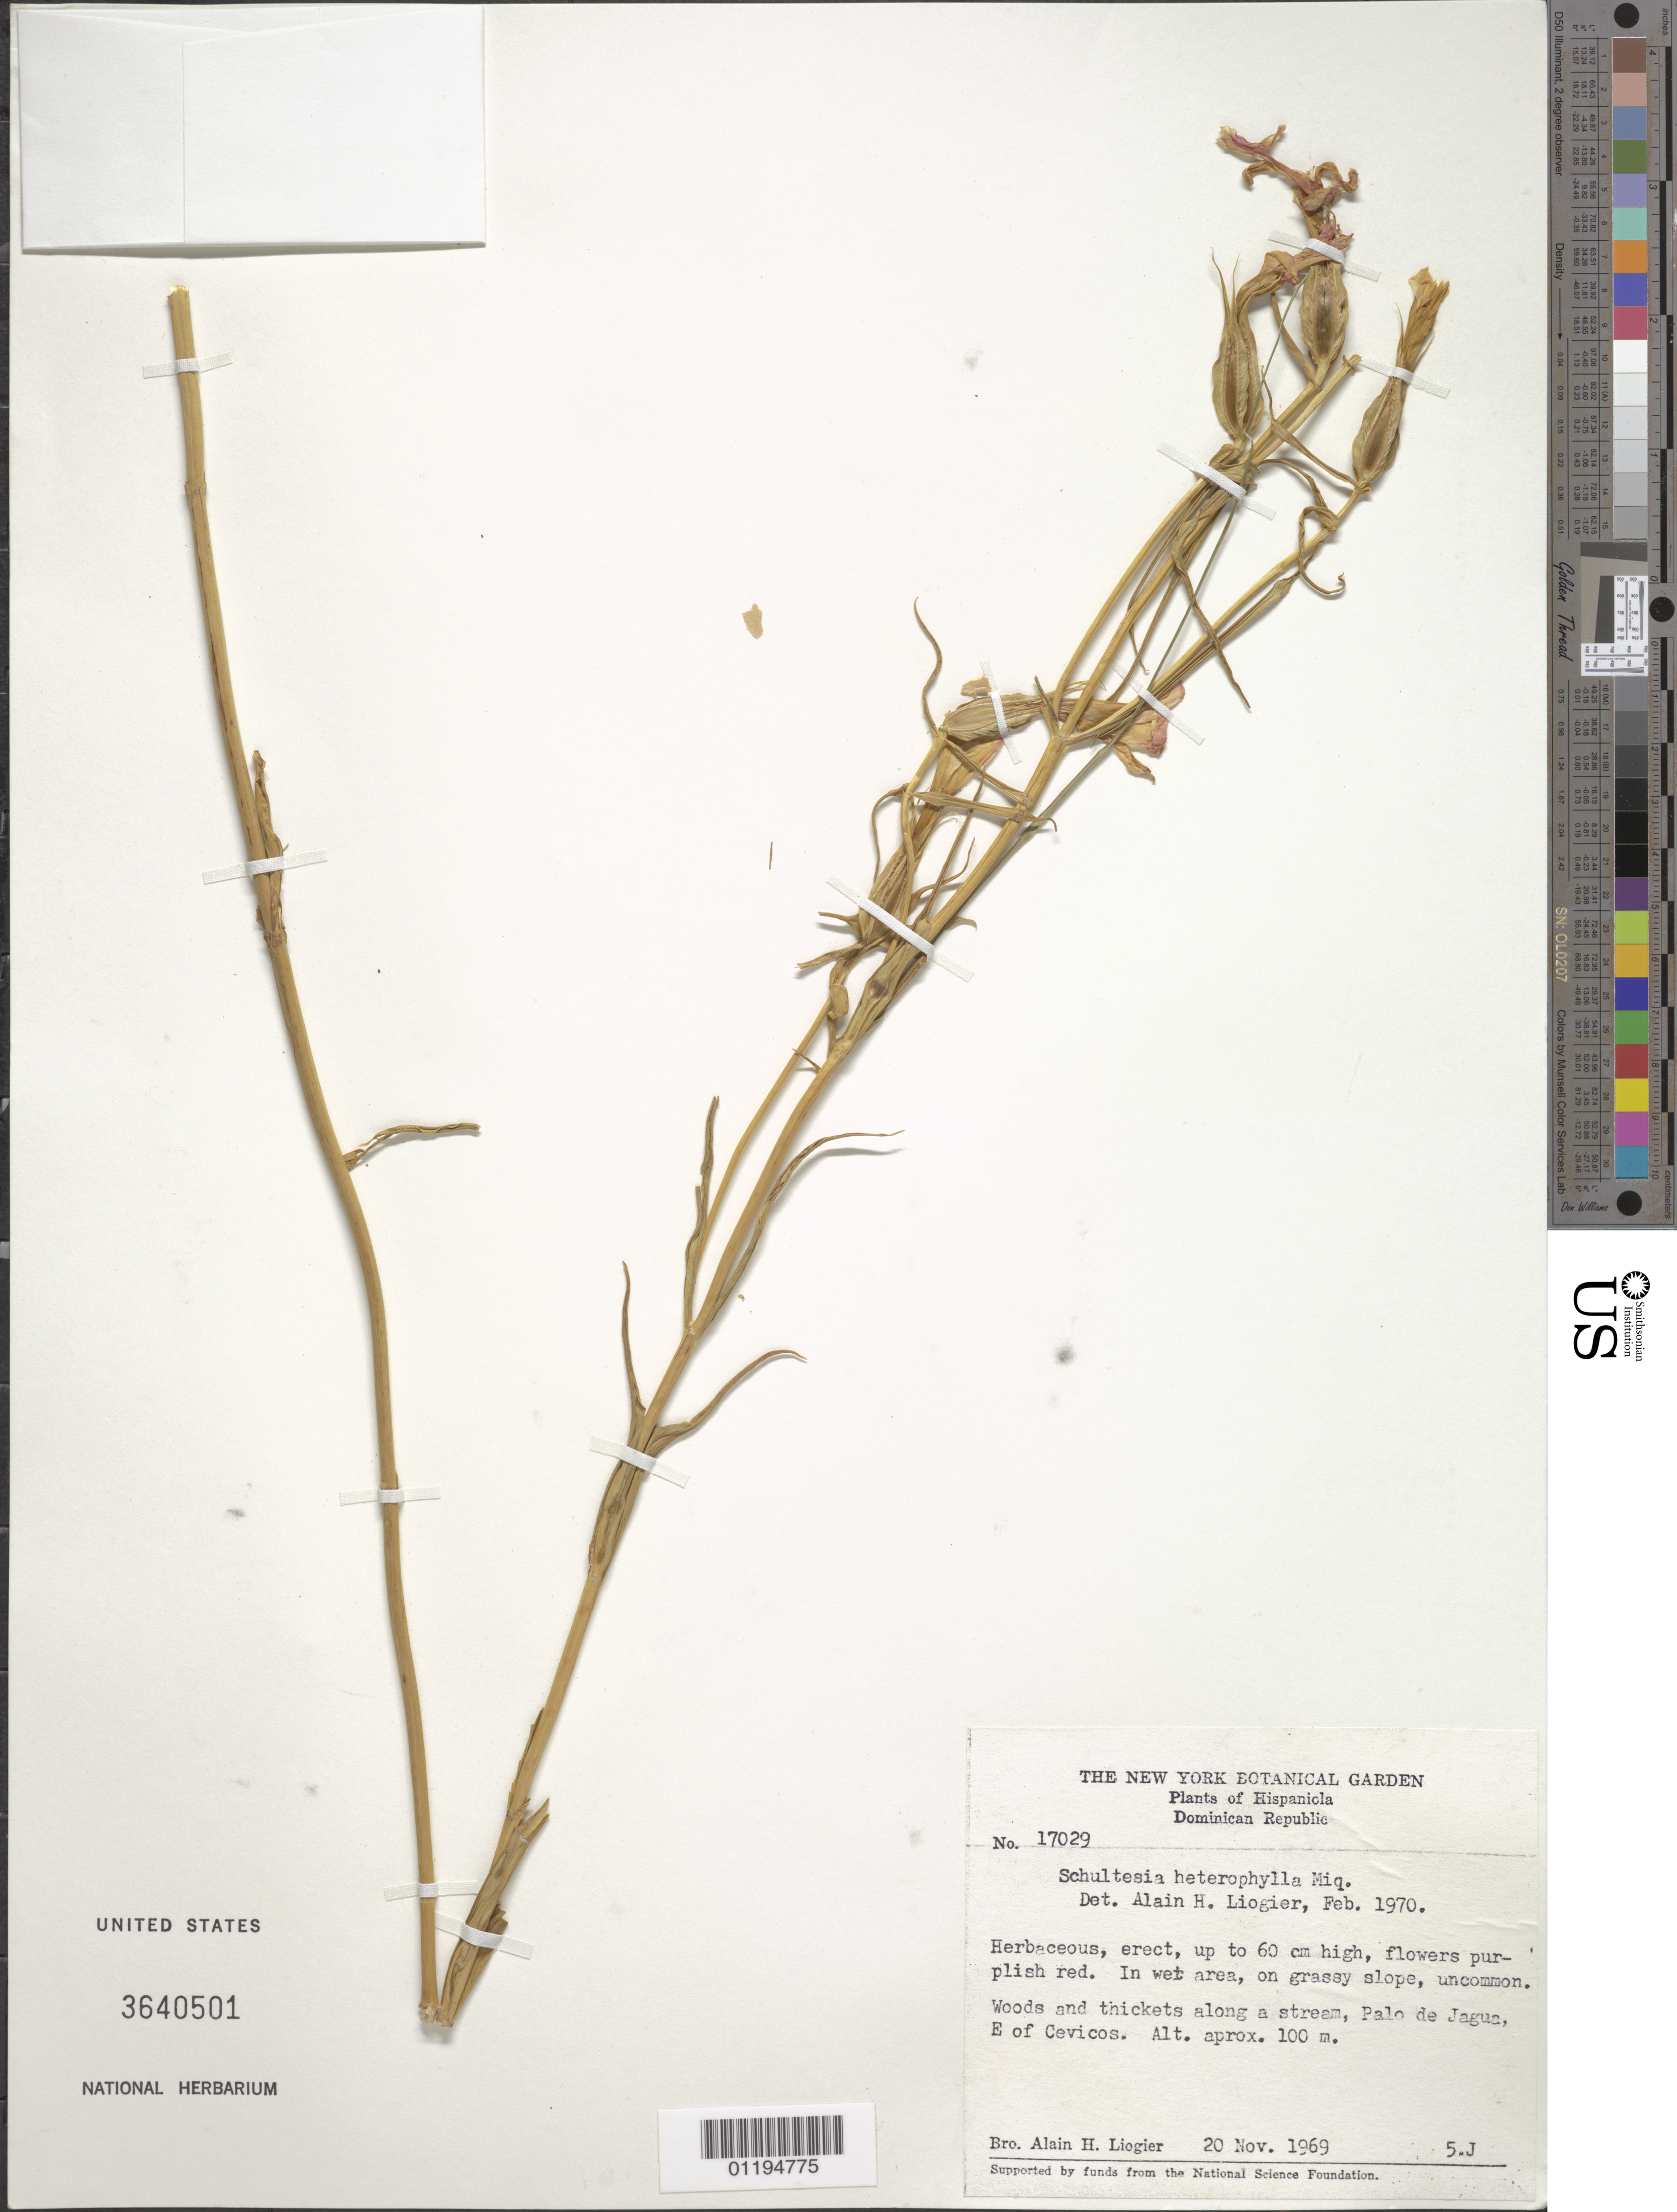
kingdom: Plantae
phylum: Tracheophyta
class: Magnoliopsida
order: Gentianales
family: Gentianaceae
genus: Schultesia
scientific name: Schultesia heterophylla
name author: Miq.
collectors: A. H. Liogier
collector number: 17029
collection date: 1969-11-20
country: Dominican Republic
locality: E of Cevicos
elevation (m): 100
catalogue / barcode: US 3640501